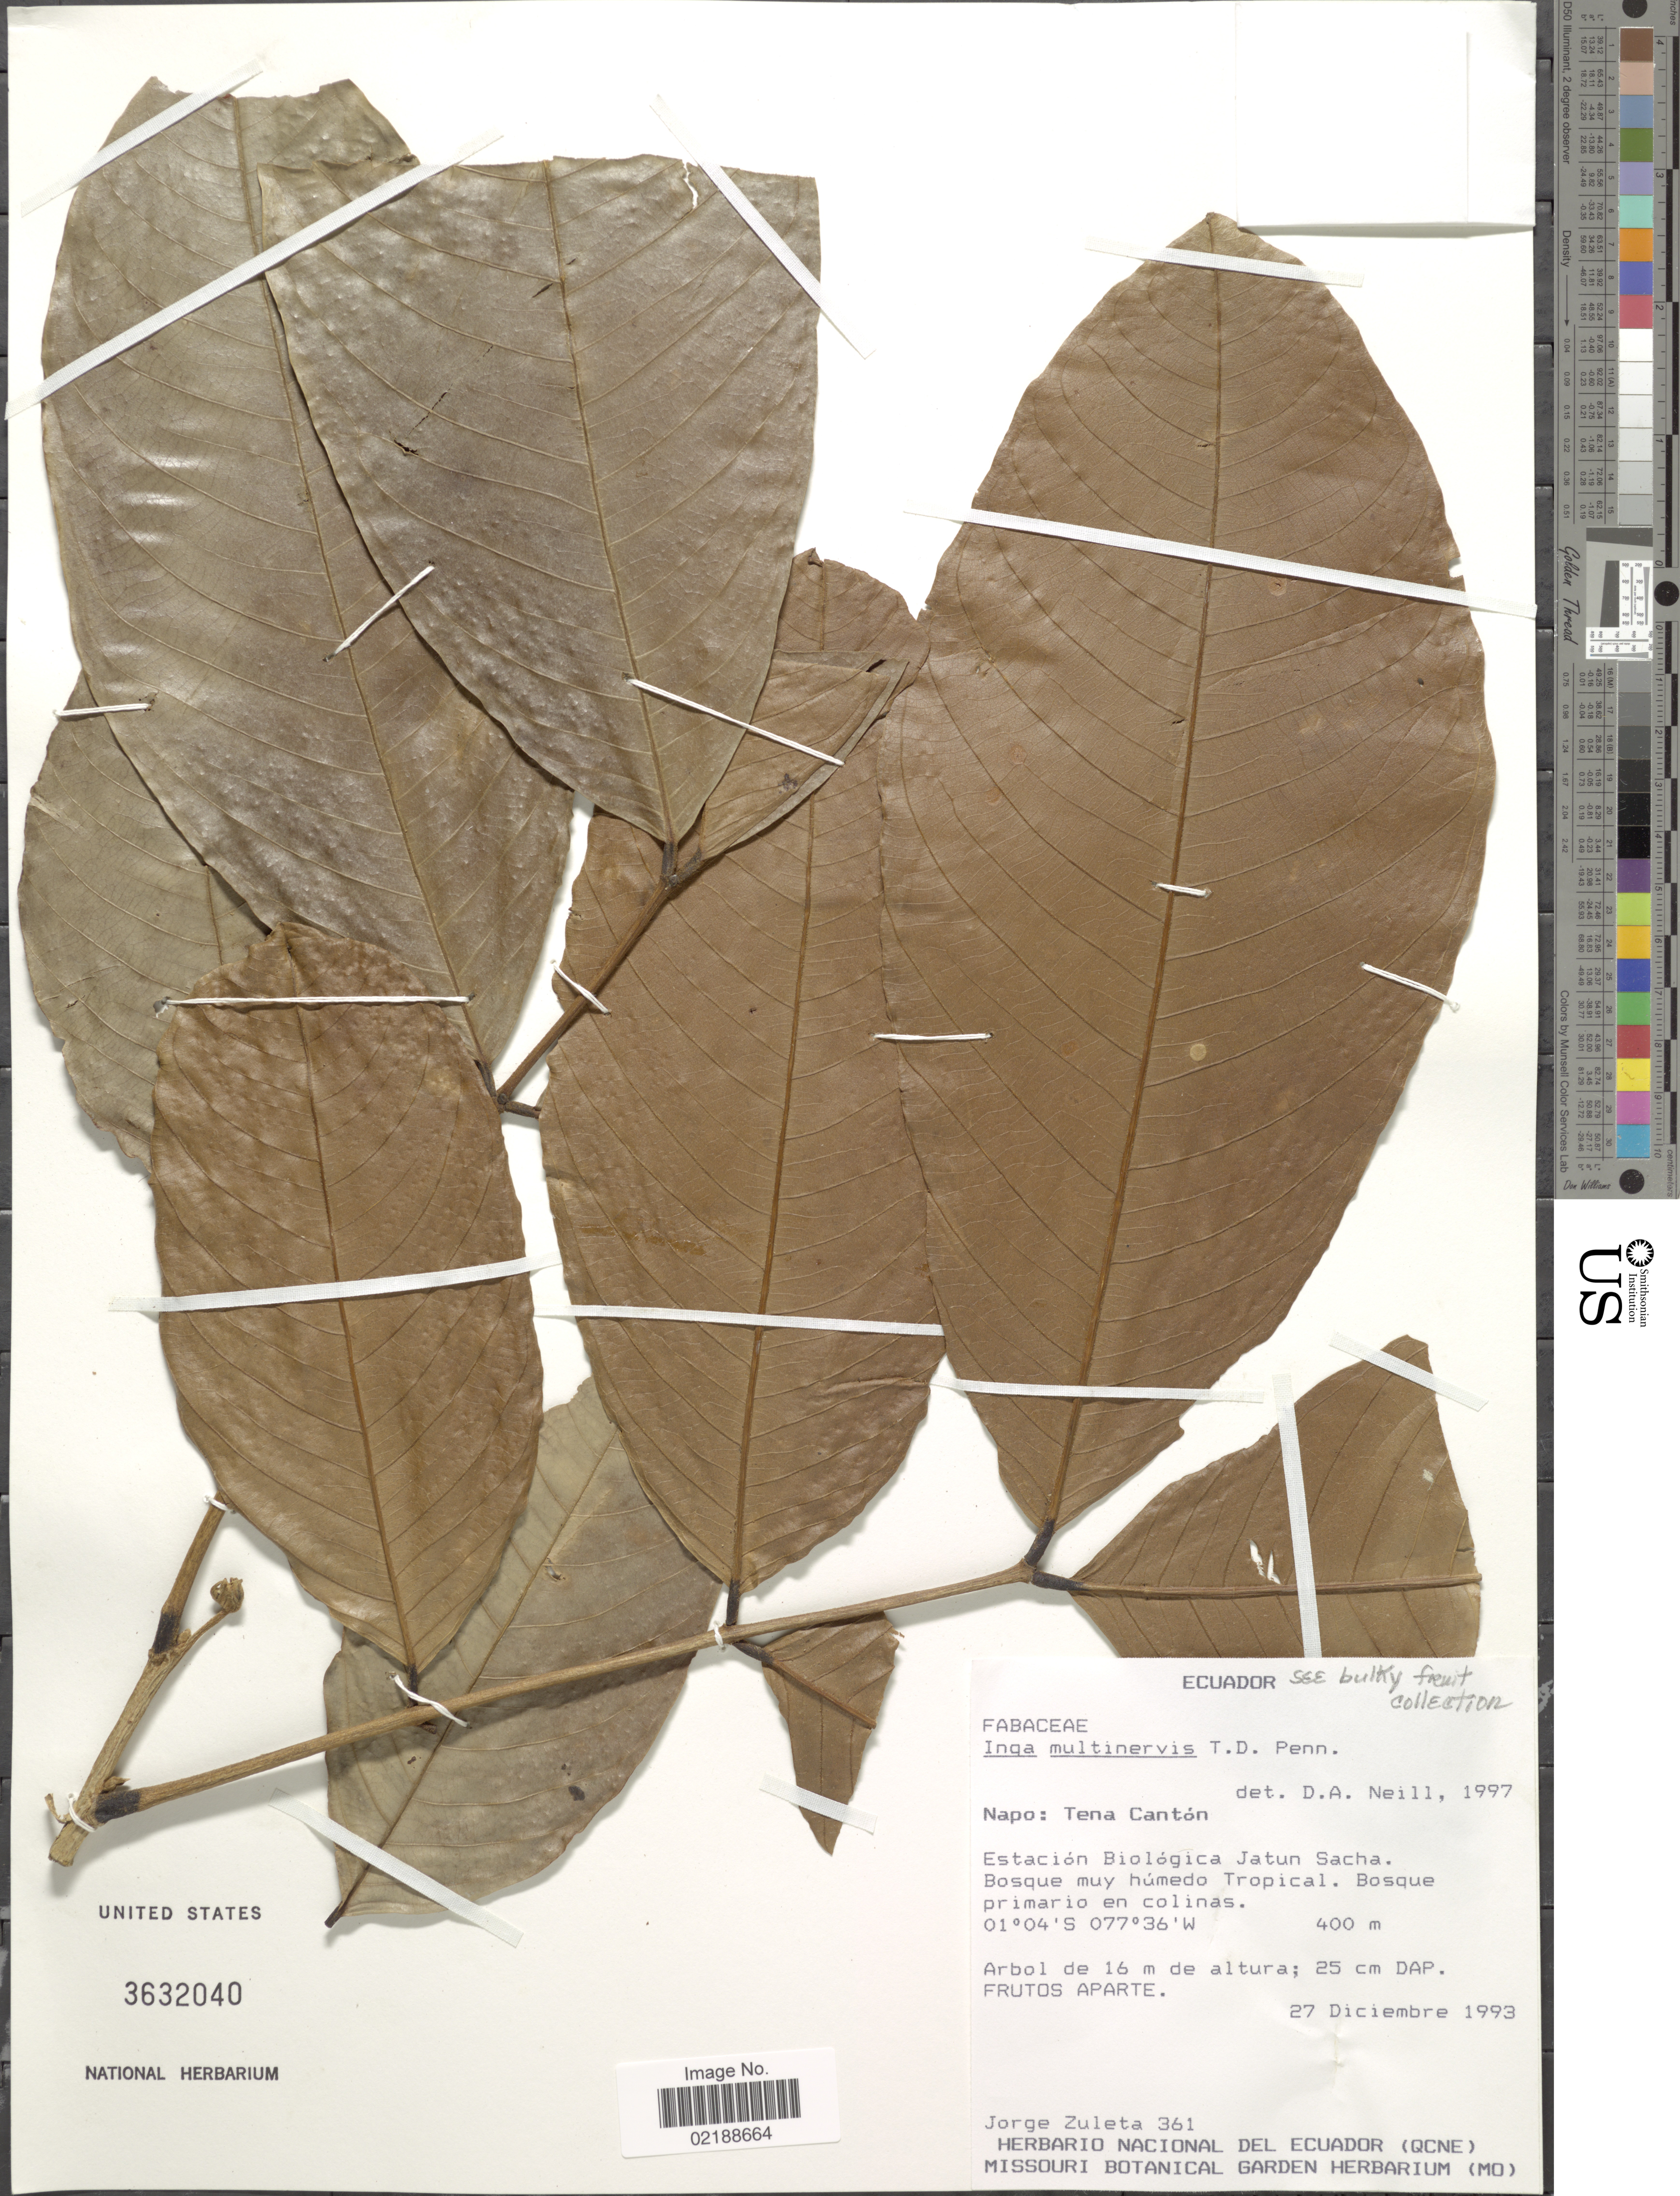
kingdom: Plantae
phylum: Tracheophyta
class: Magnoliopsida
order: Fabales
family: Fabaceae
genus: Inga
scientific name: Inga multinervis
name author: T.D. Penn.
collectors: J. Zuleta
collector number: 361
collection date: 1993-12-27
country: Ecuador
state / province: Napo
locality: Tena Cantón, estación Biológica Jatun Sacha. Bosque muy húmedo Tropical. Bosque primario en collinas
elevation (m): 400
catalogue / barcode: US 3632040